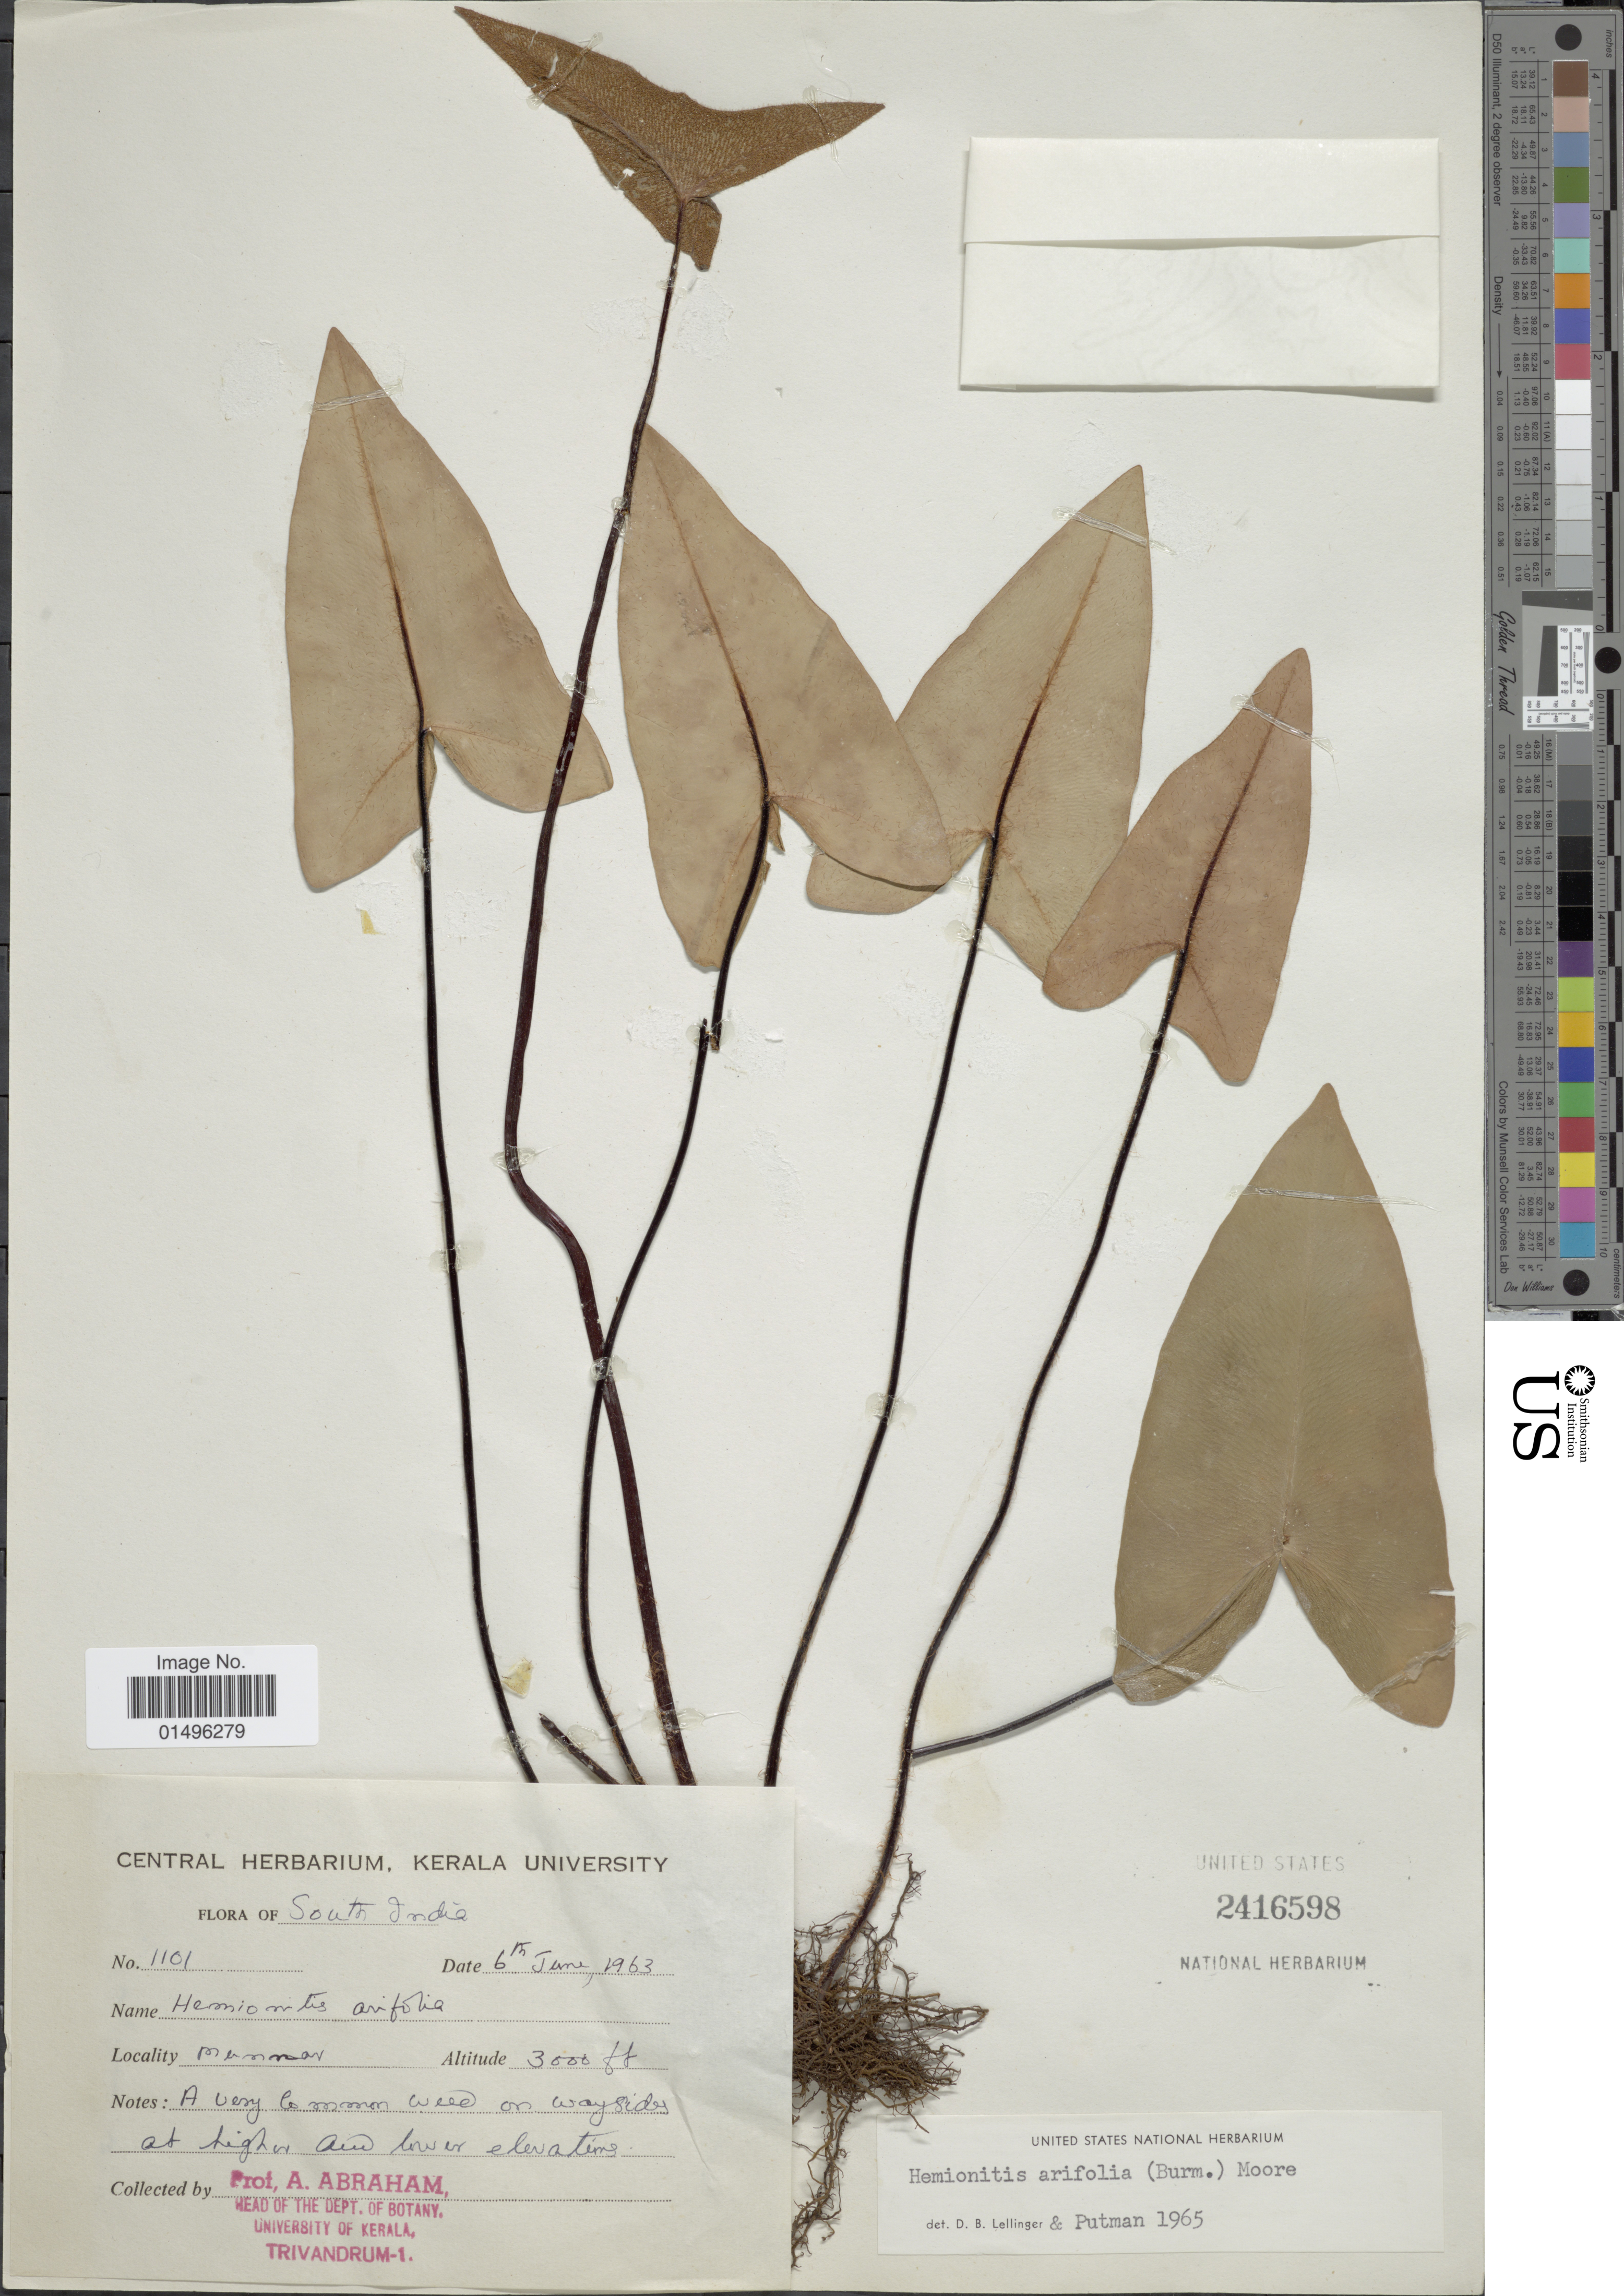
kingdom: Plantae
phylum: Tracheophyta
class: Polypodiopsida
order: Polypodiales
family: Pteridaceae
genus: Parahemionitis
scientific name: Parahemionitis cordata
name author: (Roxb. ex Hook. & Grev.) Fraser-Jenk.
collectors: A. Abraham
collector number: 1101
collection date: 1963-06-06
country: India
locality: South India, Munnar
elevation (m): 914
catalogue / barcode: US 2416598